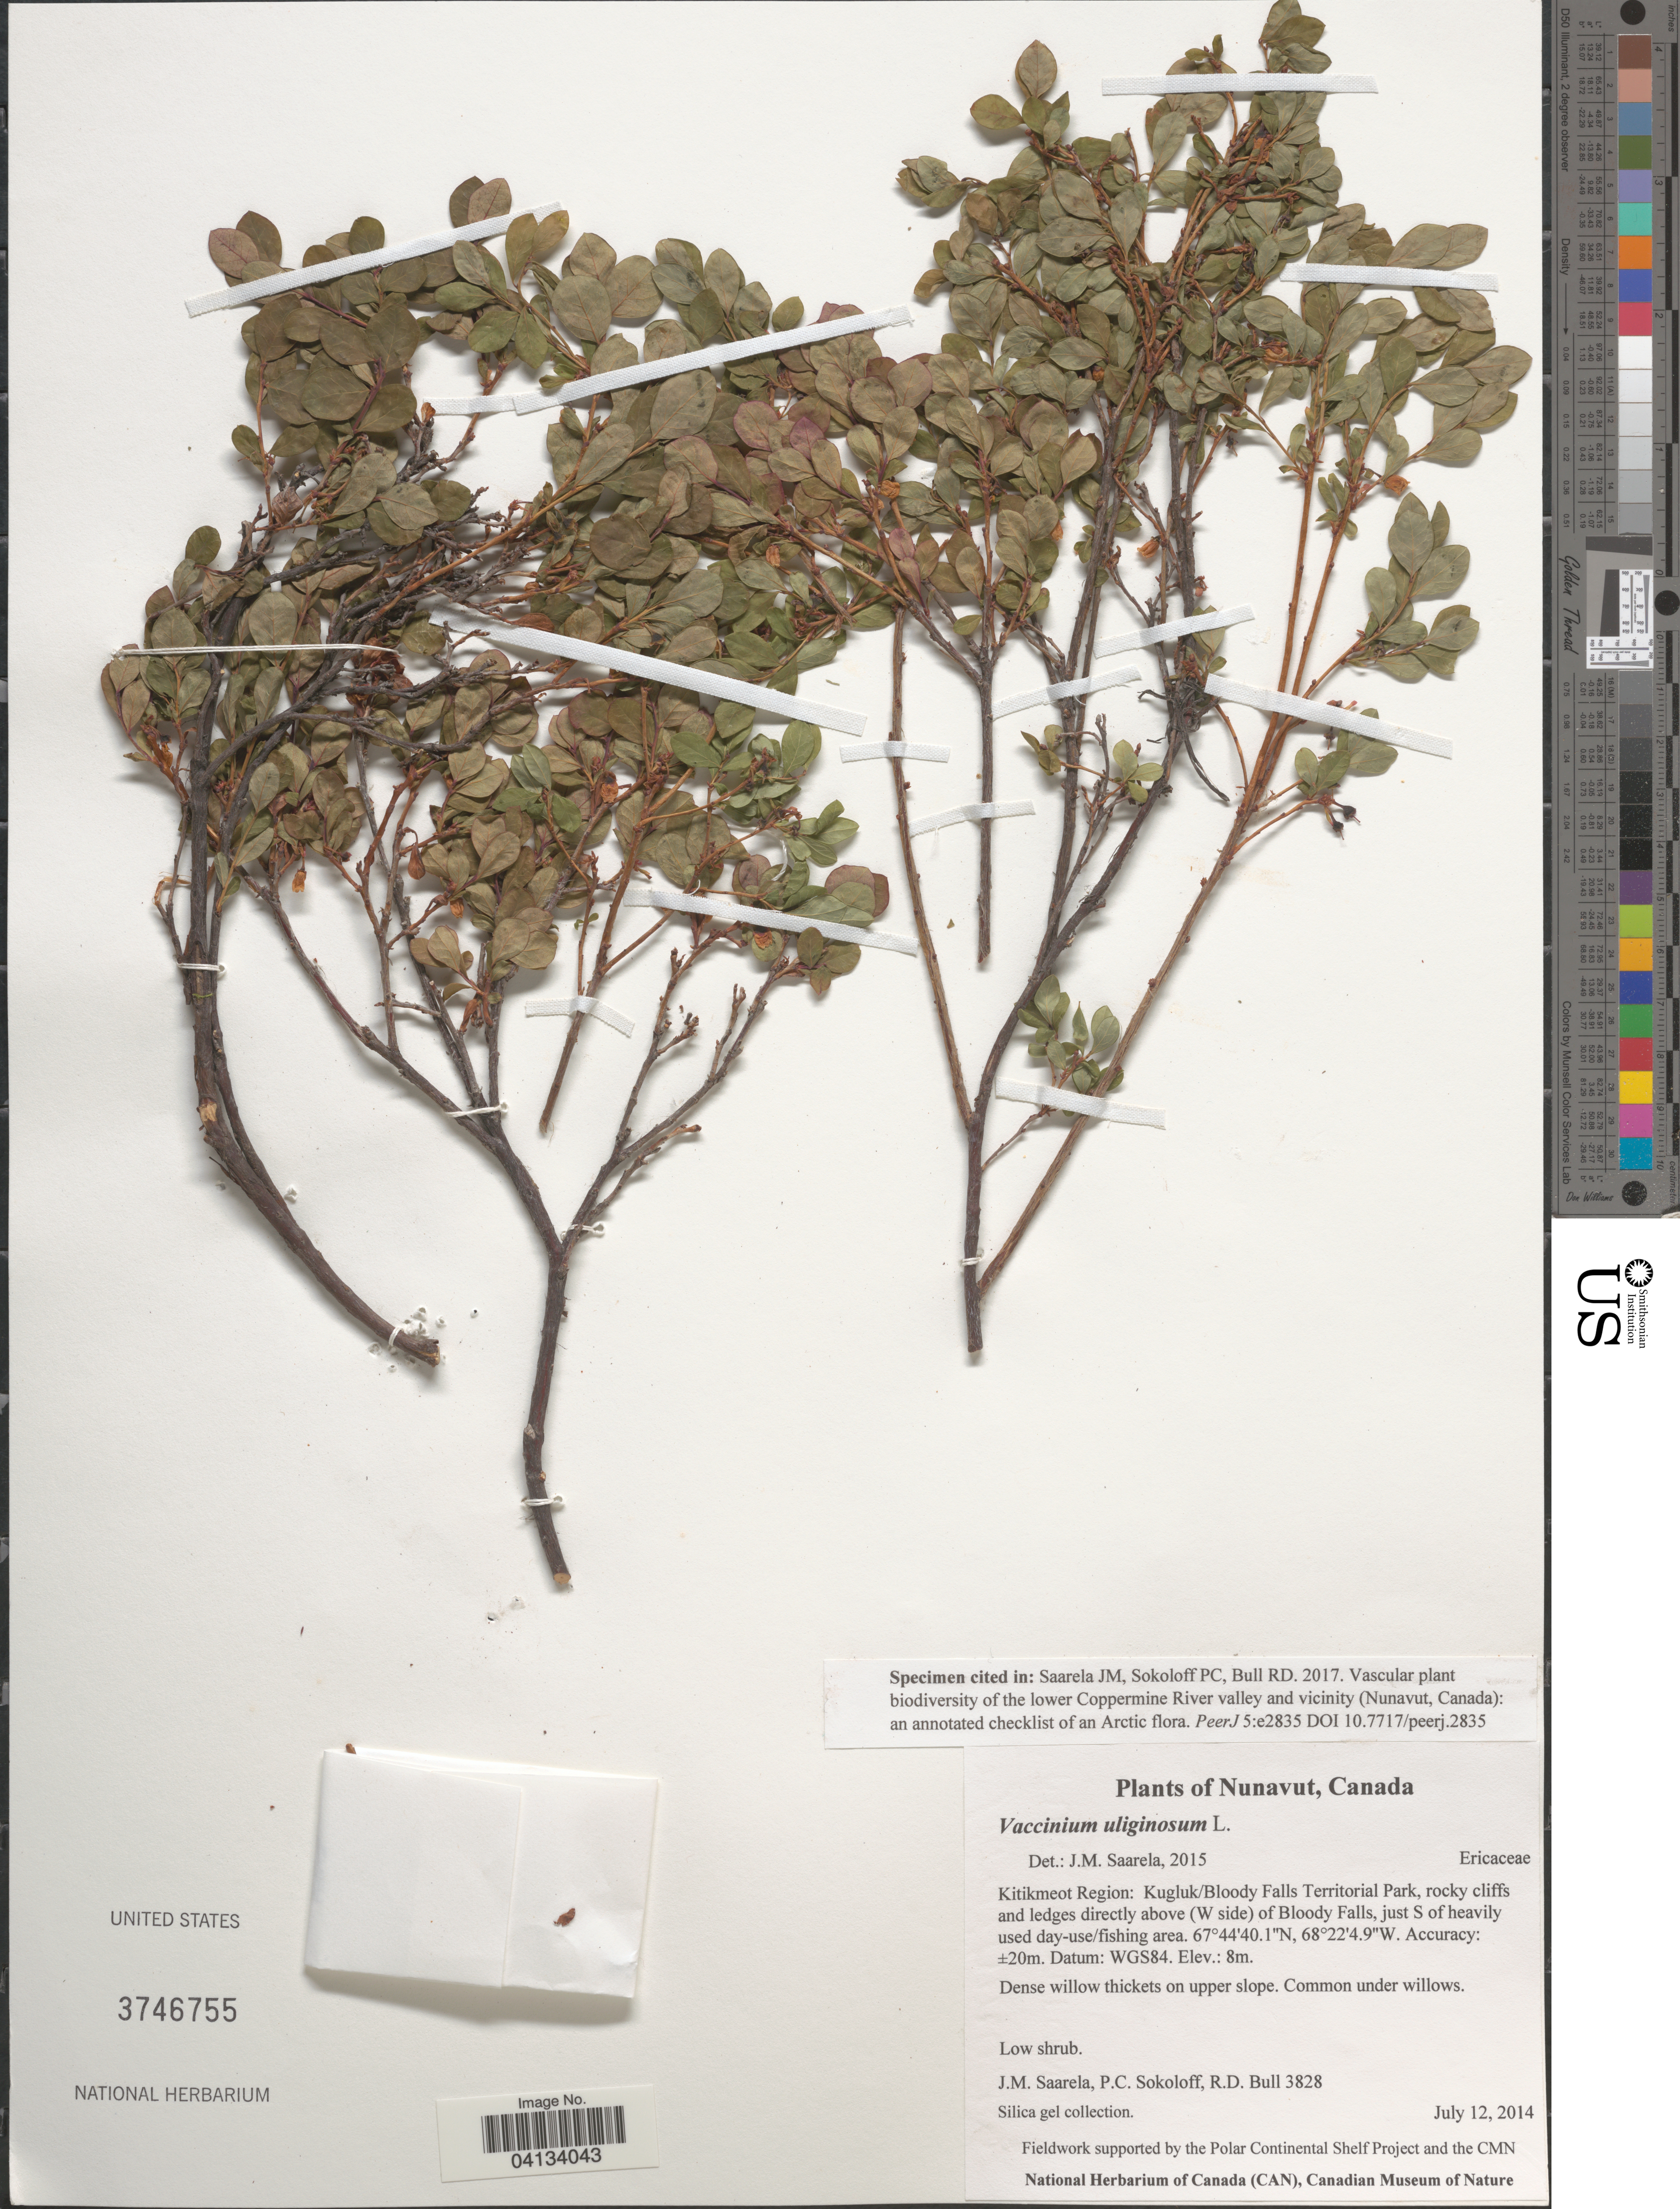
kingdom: Plantae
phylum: Tracheophyta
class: Magnoliopsida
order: Ericales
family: Ericaceae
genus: Vaccinium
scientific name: Vaccinium uliginosum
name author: L.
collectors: J. Saarela, P. Sokoloff & R. Bull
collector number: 3828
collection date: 2014-07-12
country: Canada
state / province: Nunavut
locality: Kitikmeot Region: Kugluk/Bloody Falls Territorial Park, rocky cliffs and ledges directly above (W side) of Bloody Falls, just S of heavily used day-use/fishing area. WGS84.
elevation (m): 8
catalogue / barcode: US 3746755